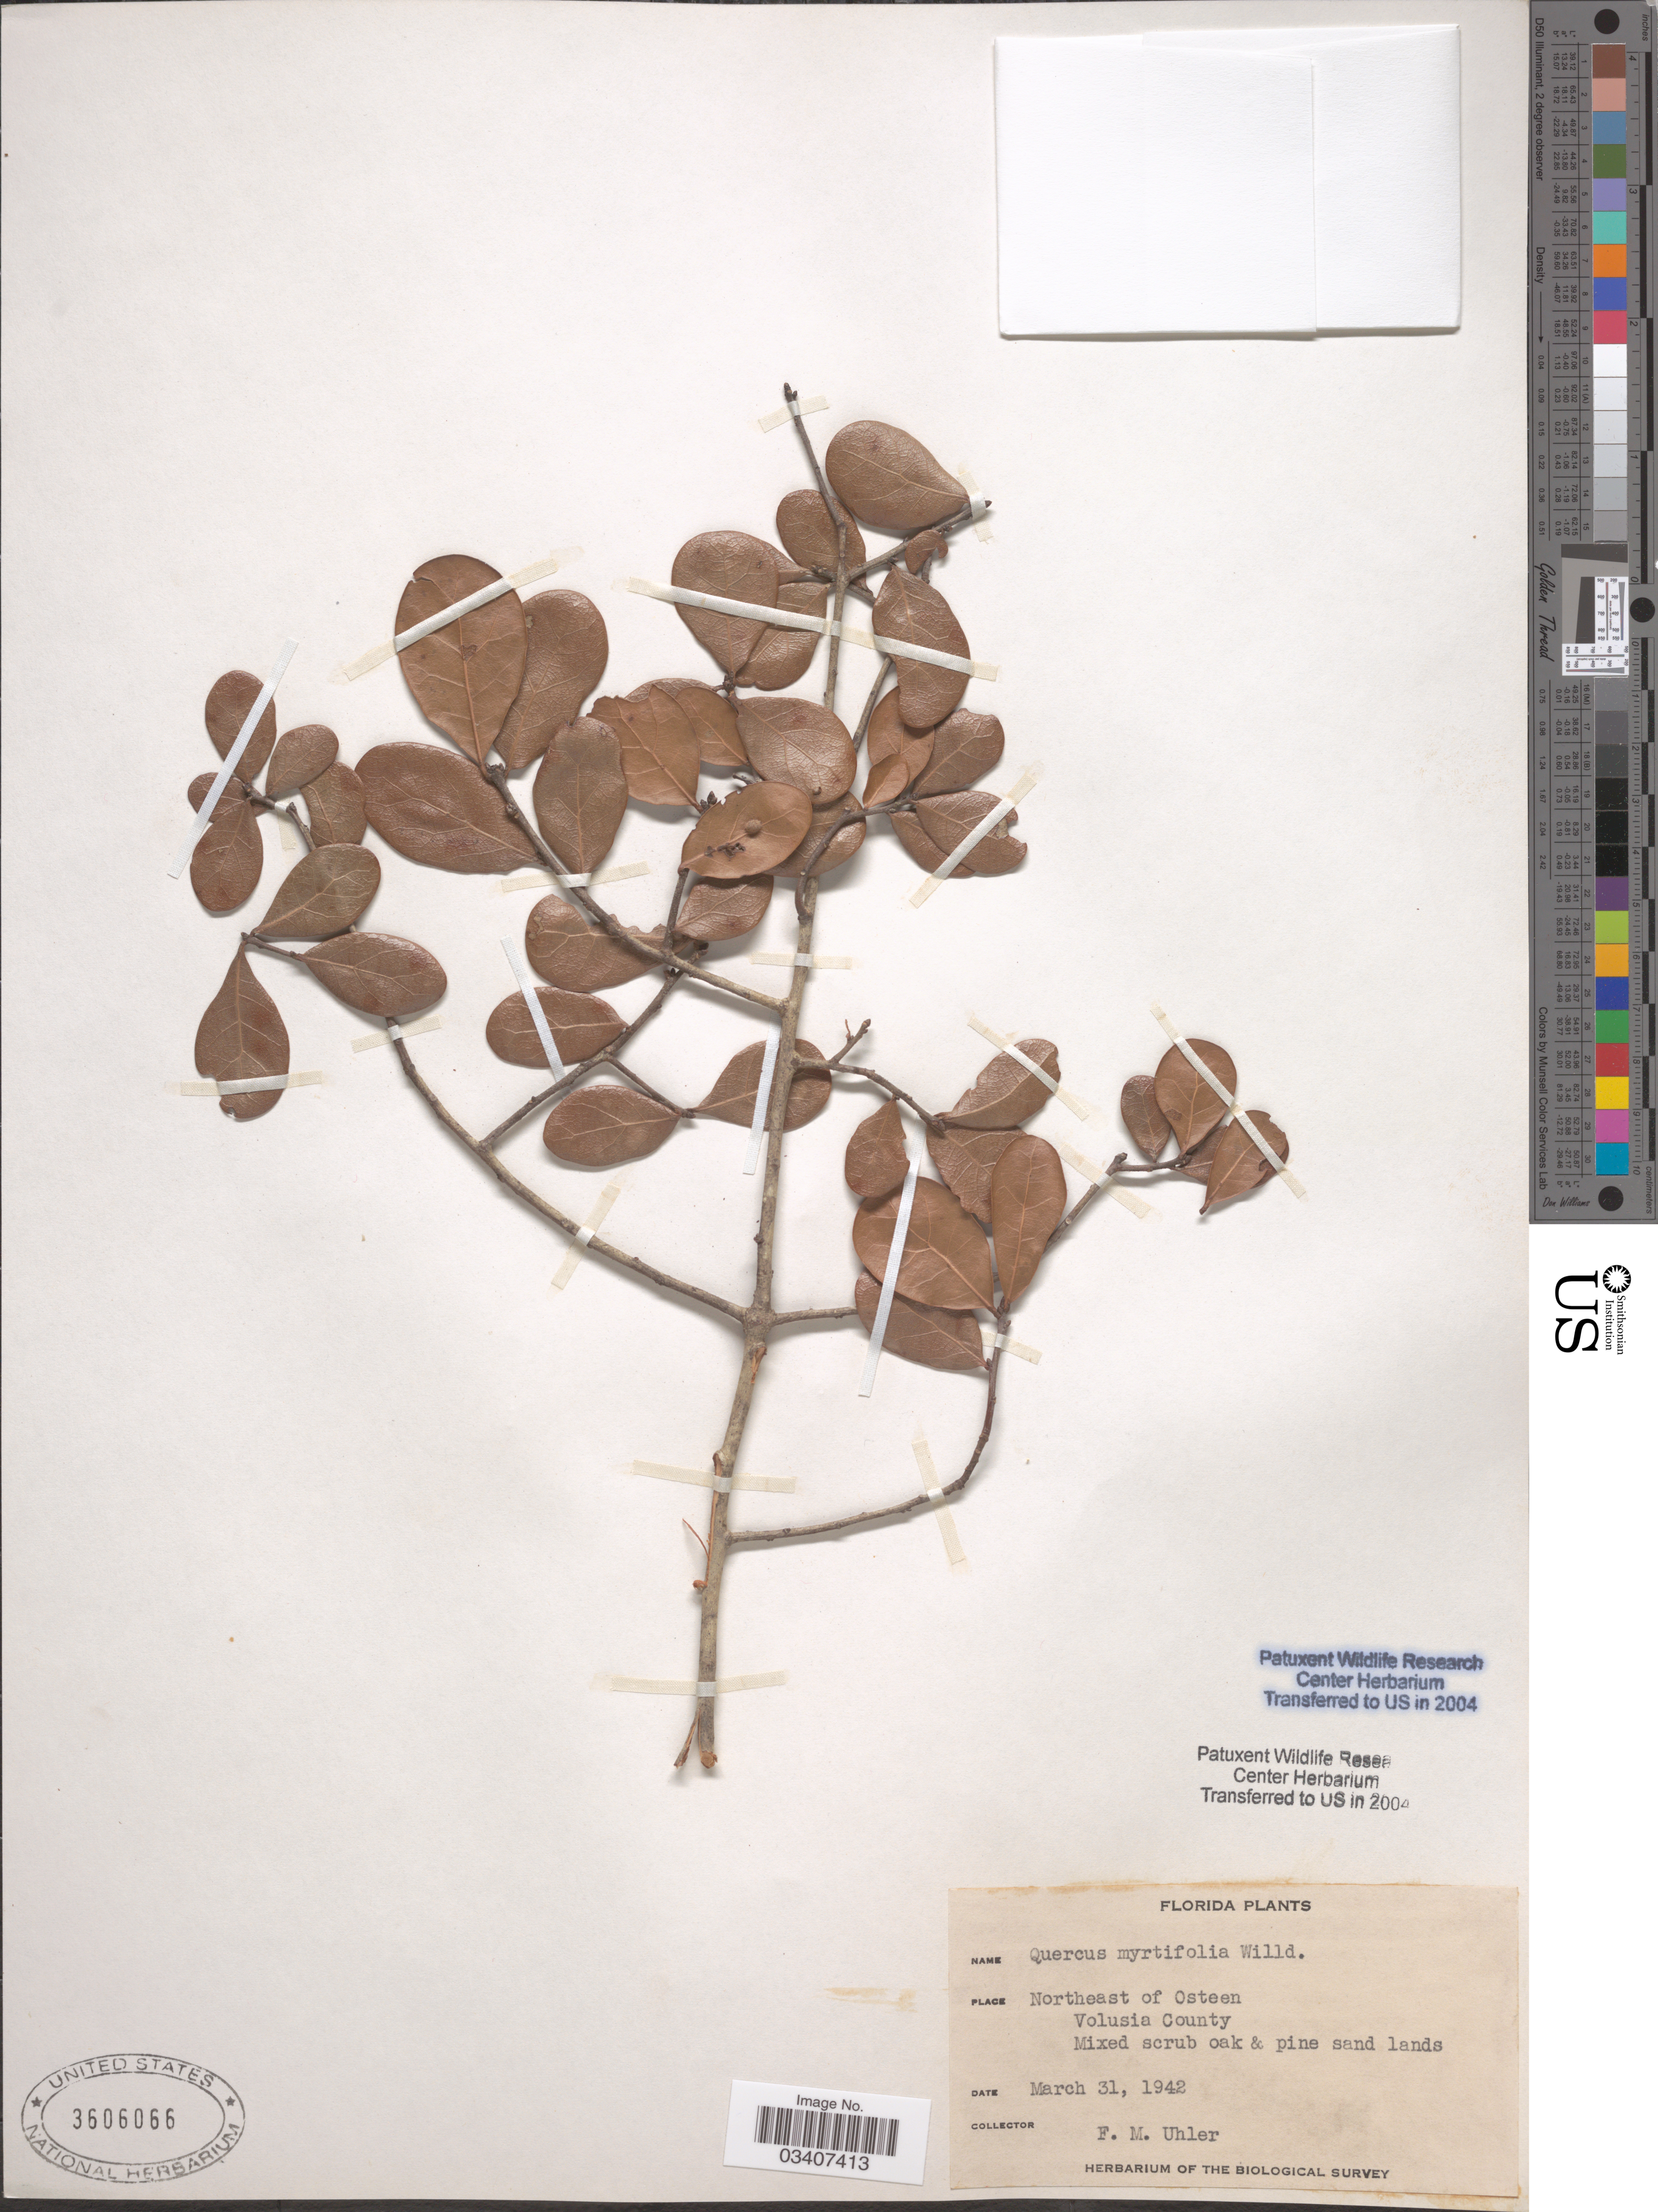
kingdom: Plantae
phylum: Tracheophyta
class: Magnoliopsida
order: Fagales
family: Fagaceae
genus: Quercus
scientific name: Quercus myrtifolia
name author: Willd.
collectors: F. M. Uhler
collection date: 1942-03-31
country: United States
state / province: Florida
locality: Northeast of Osteen. Volusia County.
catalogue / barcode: US 3606066